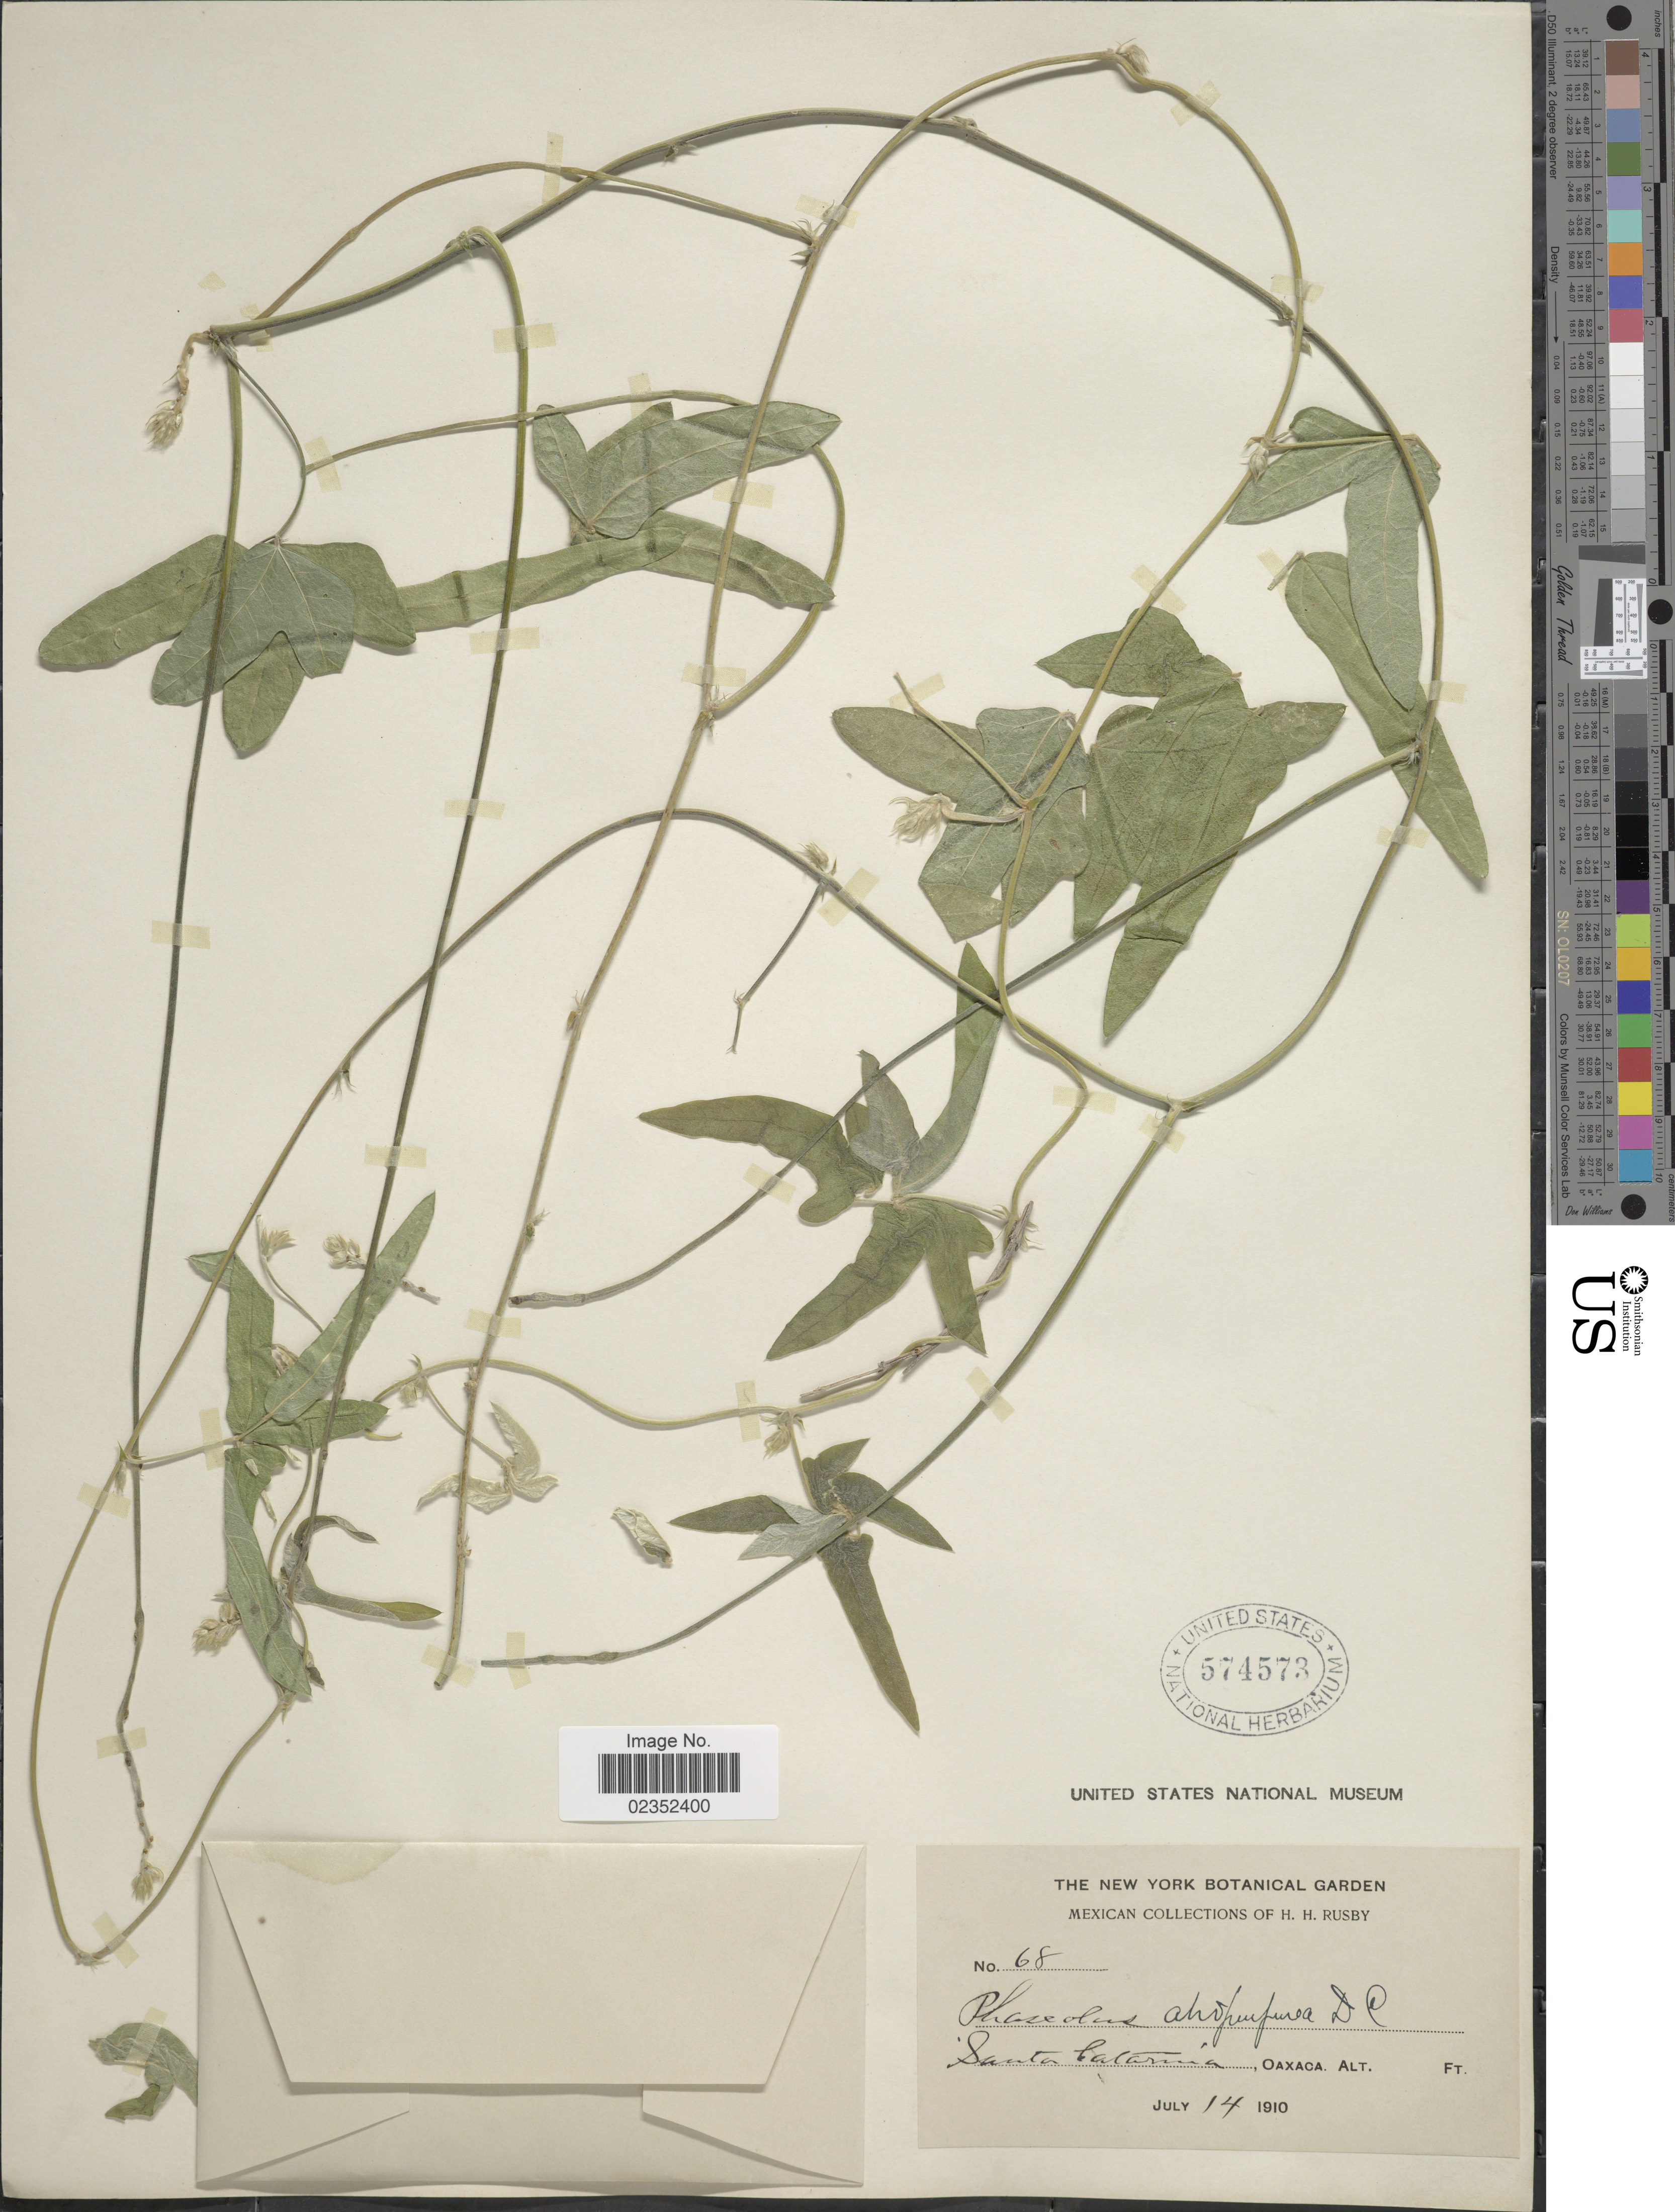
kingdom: Plantae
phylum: Tracheophyta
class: Magnoliopsida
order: Fabales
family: Fabaceae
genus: Macroptilium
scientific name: Macroptilium atropurpureum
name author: (DC.) Urb.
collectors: H. H. Rusby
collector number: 68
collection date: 1910-07-14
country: Mexico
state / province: Oaxaca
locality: Santa Catarina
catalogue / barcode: US 574573